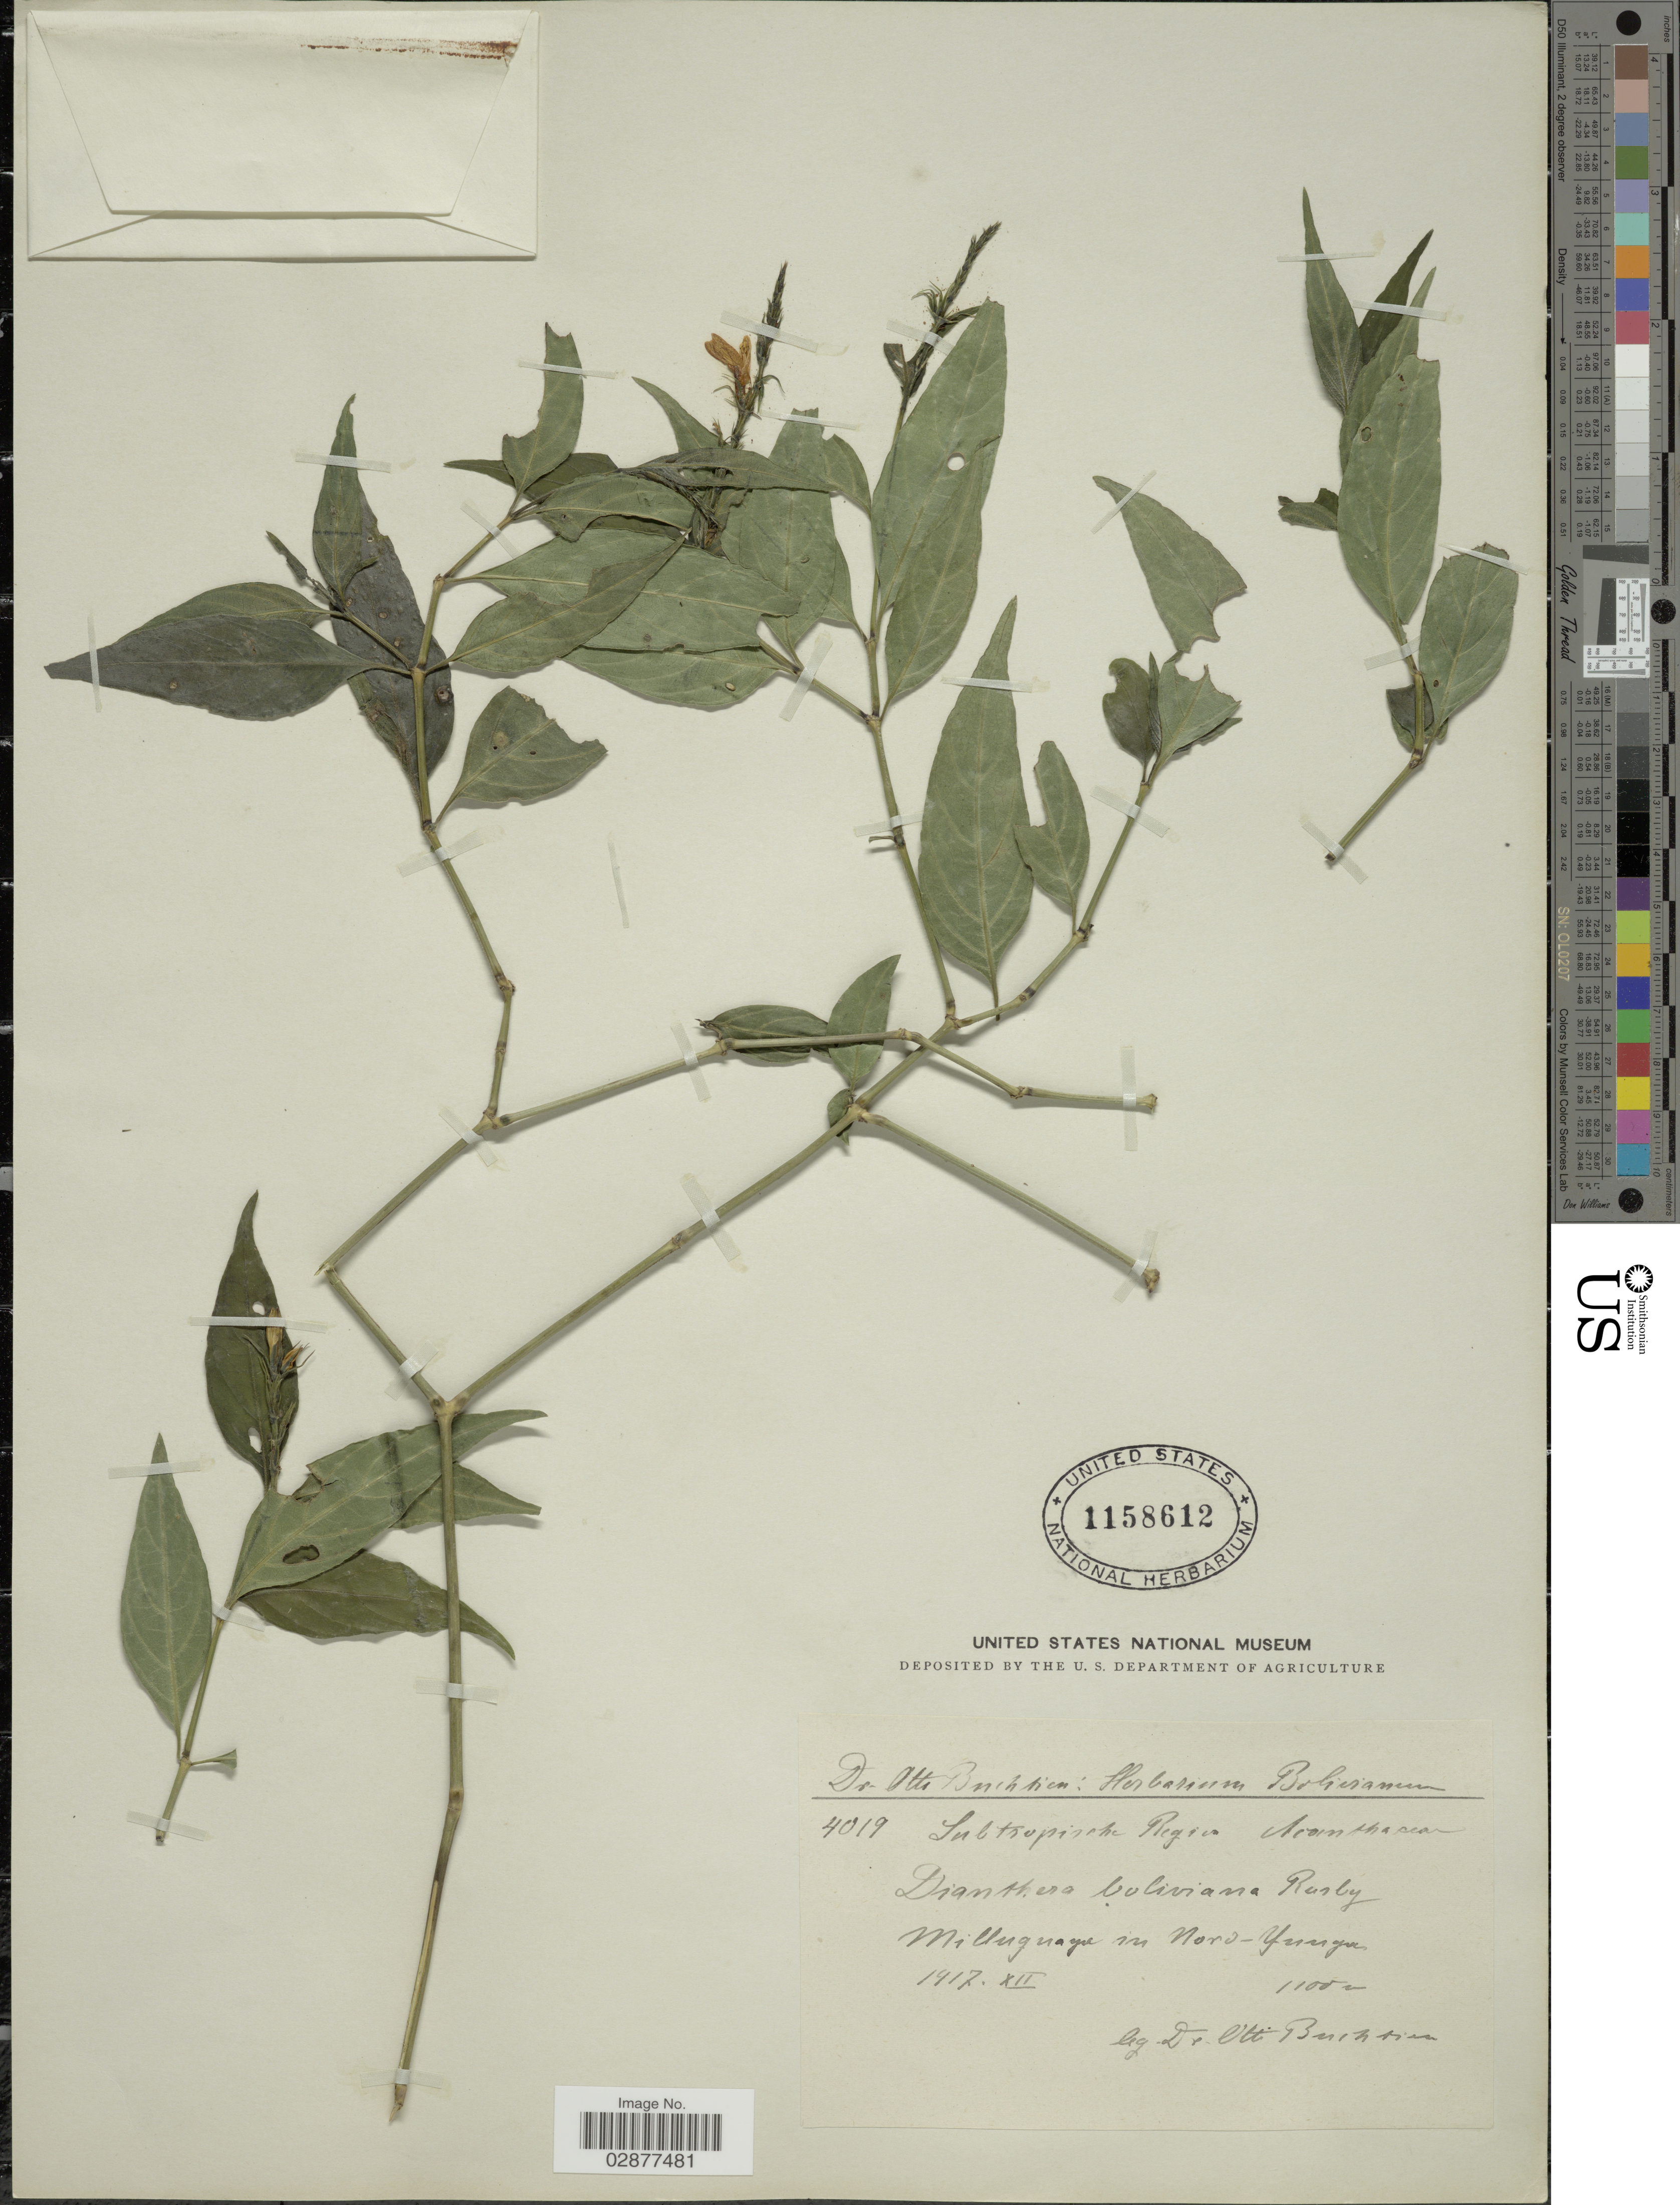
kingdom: Plantae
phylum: Tracheophyta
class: Magnoliopsida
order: Lamiales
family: Acanthaceae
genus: Justicia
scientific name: Justicia boliviana subsp. subintegrifolia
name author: (Rusby) Wassh. & J.R.I. Wood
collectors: O. Buchtien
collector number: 4019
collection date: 1917-12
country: Bolivia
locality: Milluguayu in Nord-Yungas.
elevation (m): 1100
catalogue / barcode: US 1158612